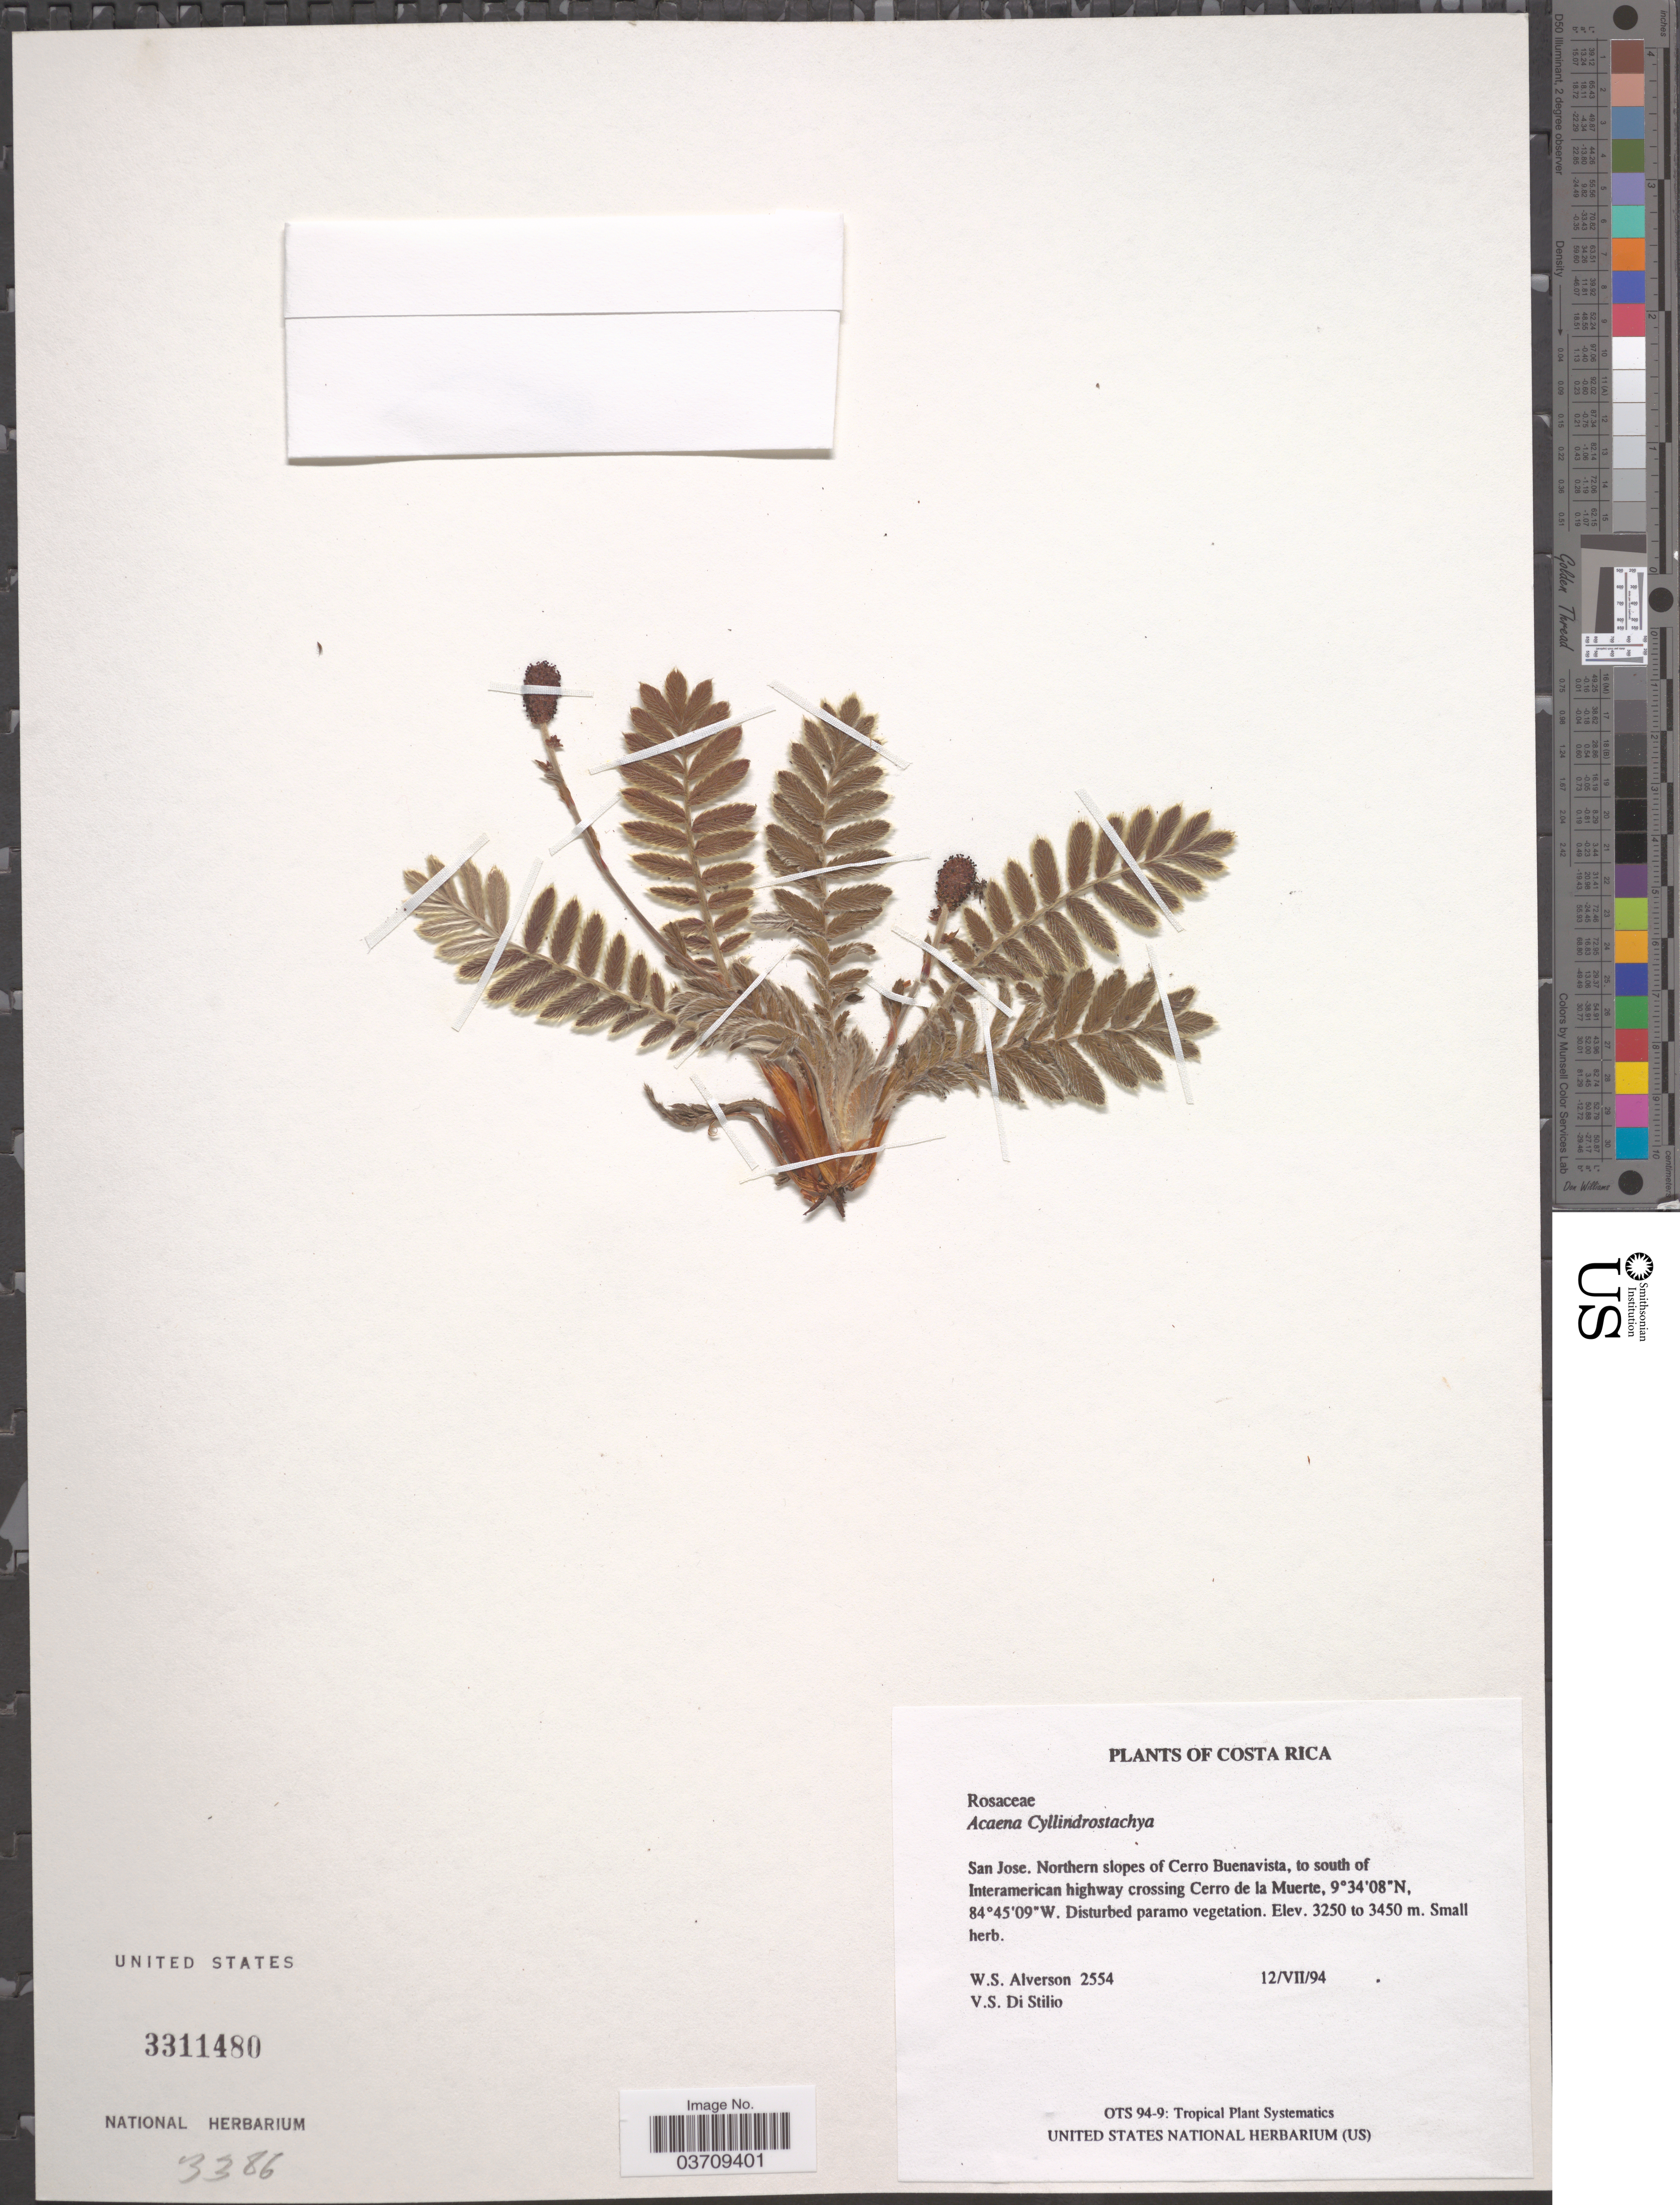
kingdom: Plantae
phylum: Tracheophyta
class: Magnoliopsida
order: Rosales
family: Rosaceae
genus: Acaena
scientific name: Acaena cylindristachya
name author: Ruiz & Pav.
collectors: W. S. Alverson & V. Di Stilio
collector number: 2554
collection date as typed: Transcribed d/m/y: 12/7/94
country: Costa Rica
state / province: San José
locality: Northern slopes of Cerro Buenavista, to south of Interamerican highway crossing Cerro de la Muerte.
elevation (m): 3250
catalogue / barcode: US 3311480